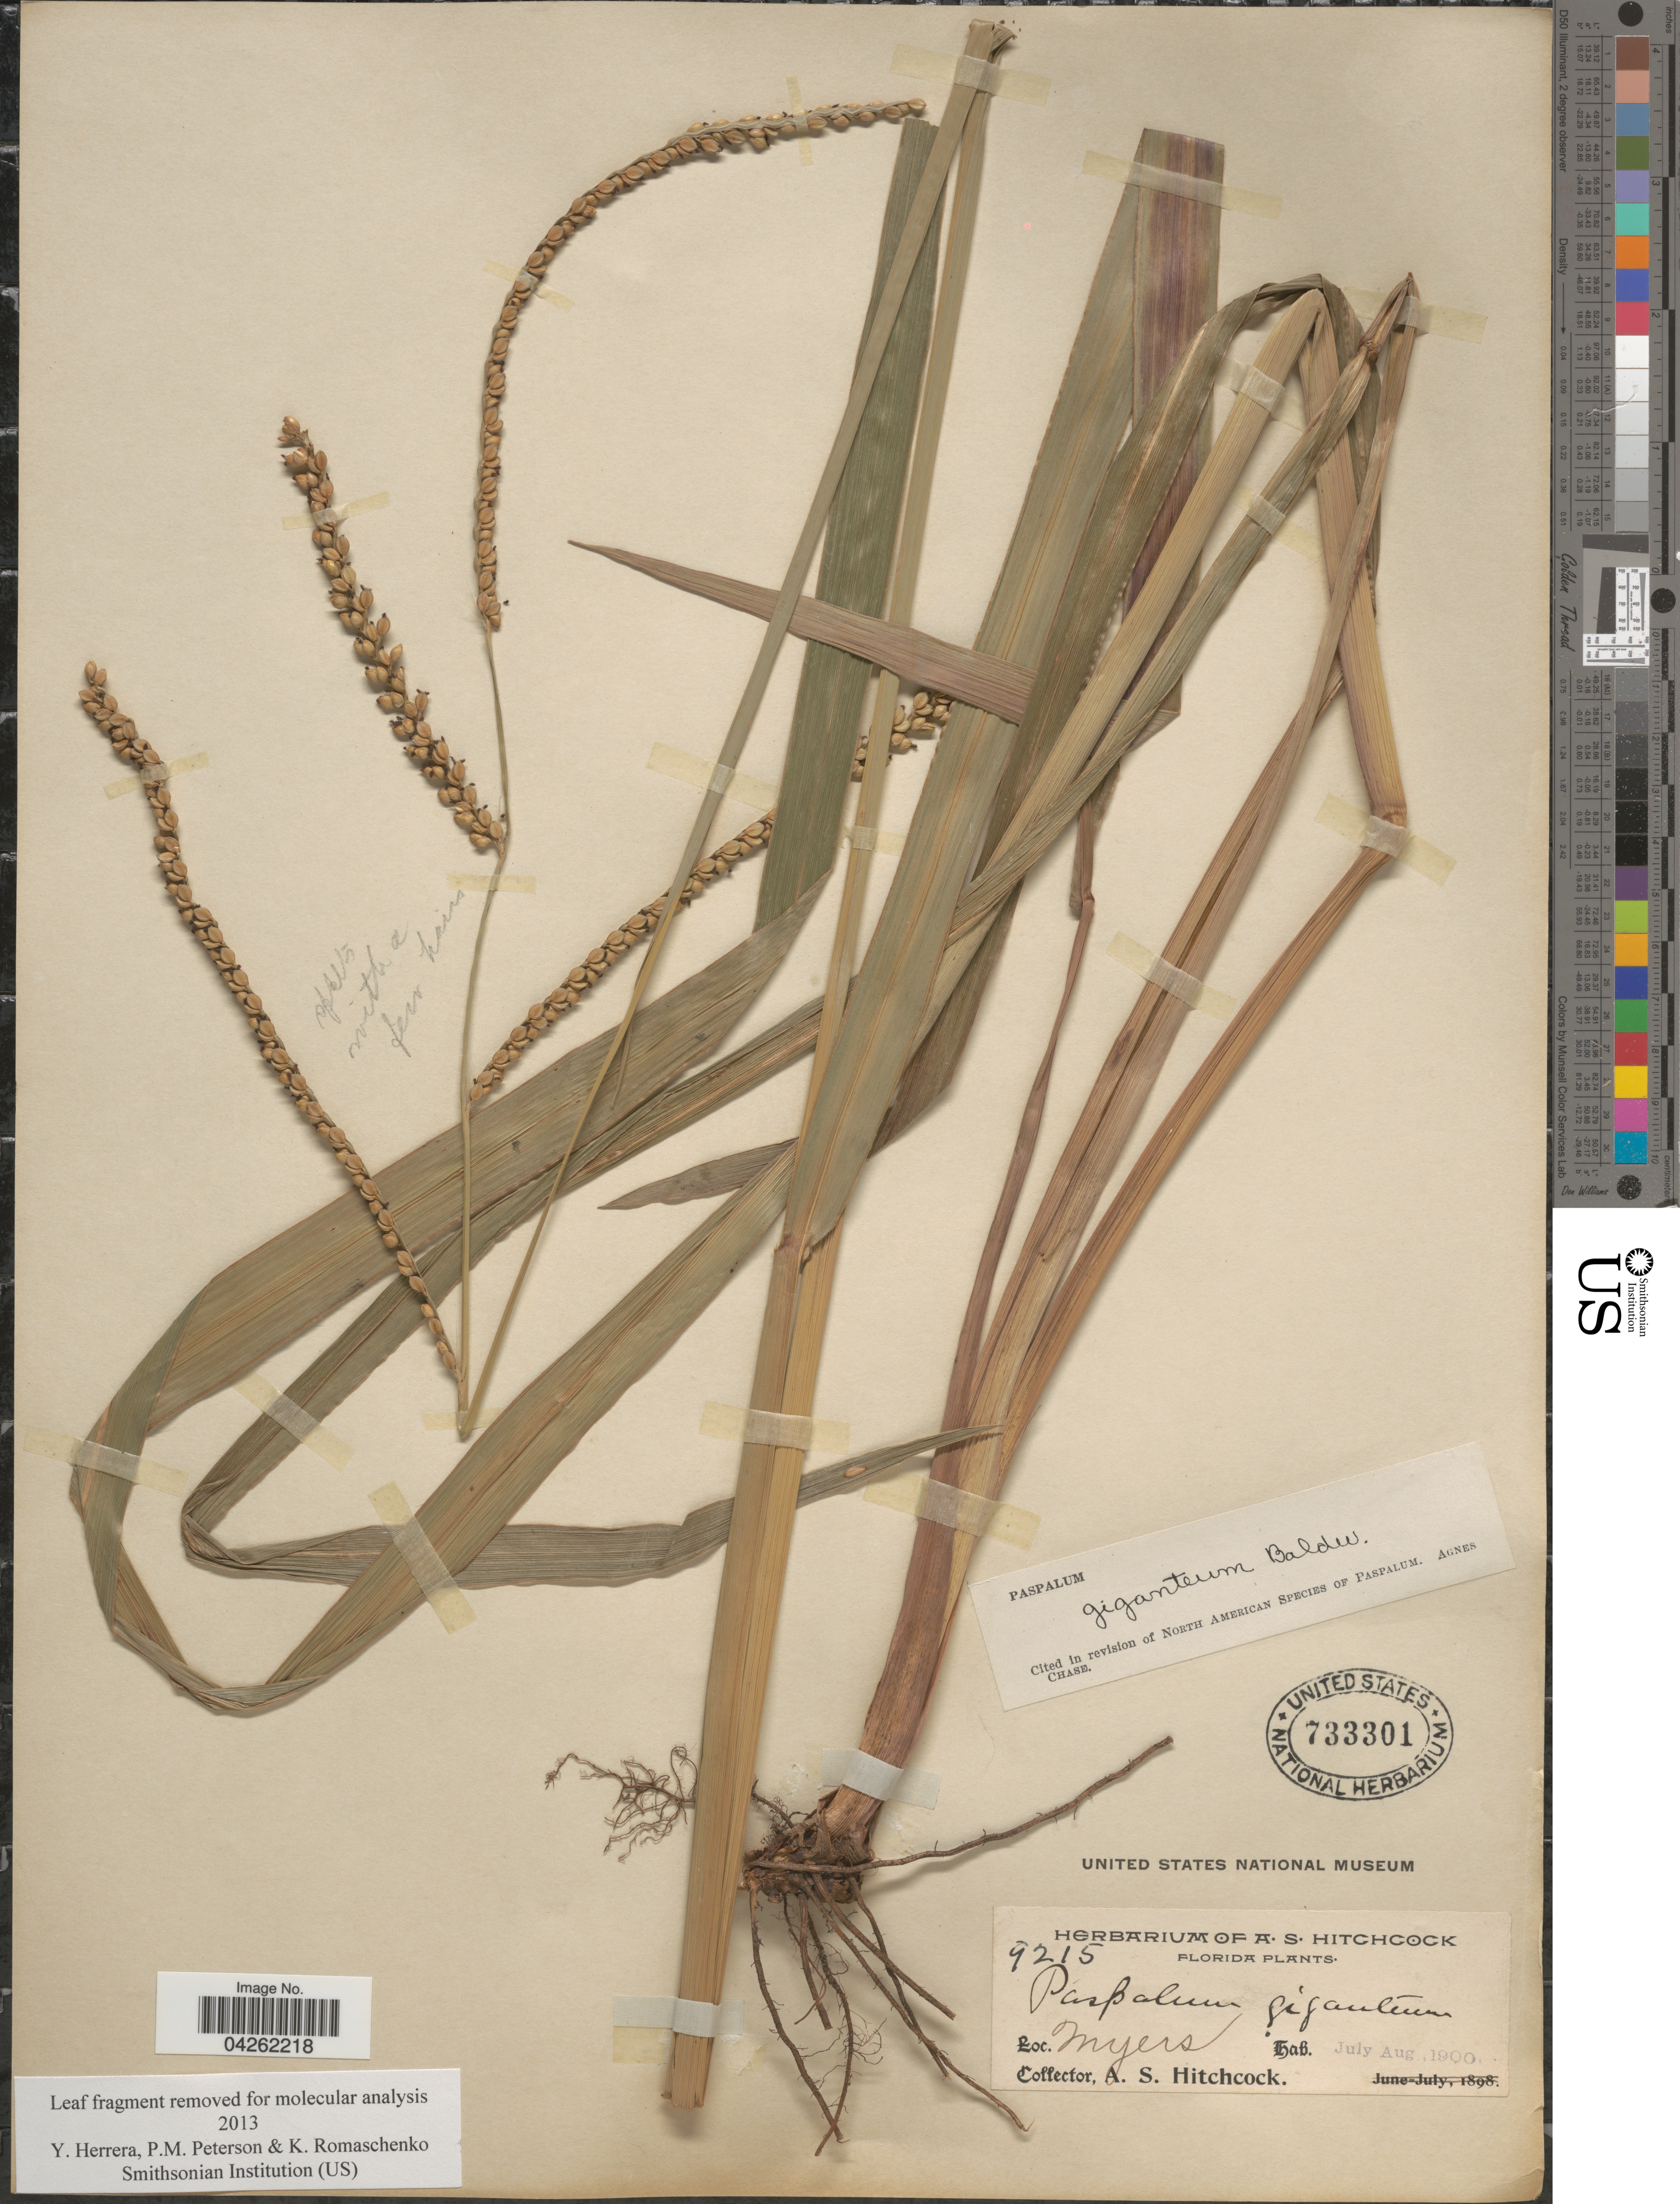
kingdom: Plantae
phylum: Tracheophyta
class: Liliopsida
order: Poales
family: Poaceae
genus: Paspalum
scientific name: Paspalum giganteum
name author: Baldwin ex Vasey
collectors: A. S. Hitchcock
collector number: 9215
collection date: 1900-07/1900-08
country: United States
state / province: Florida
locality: Myers.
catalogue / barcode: US 733301